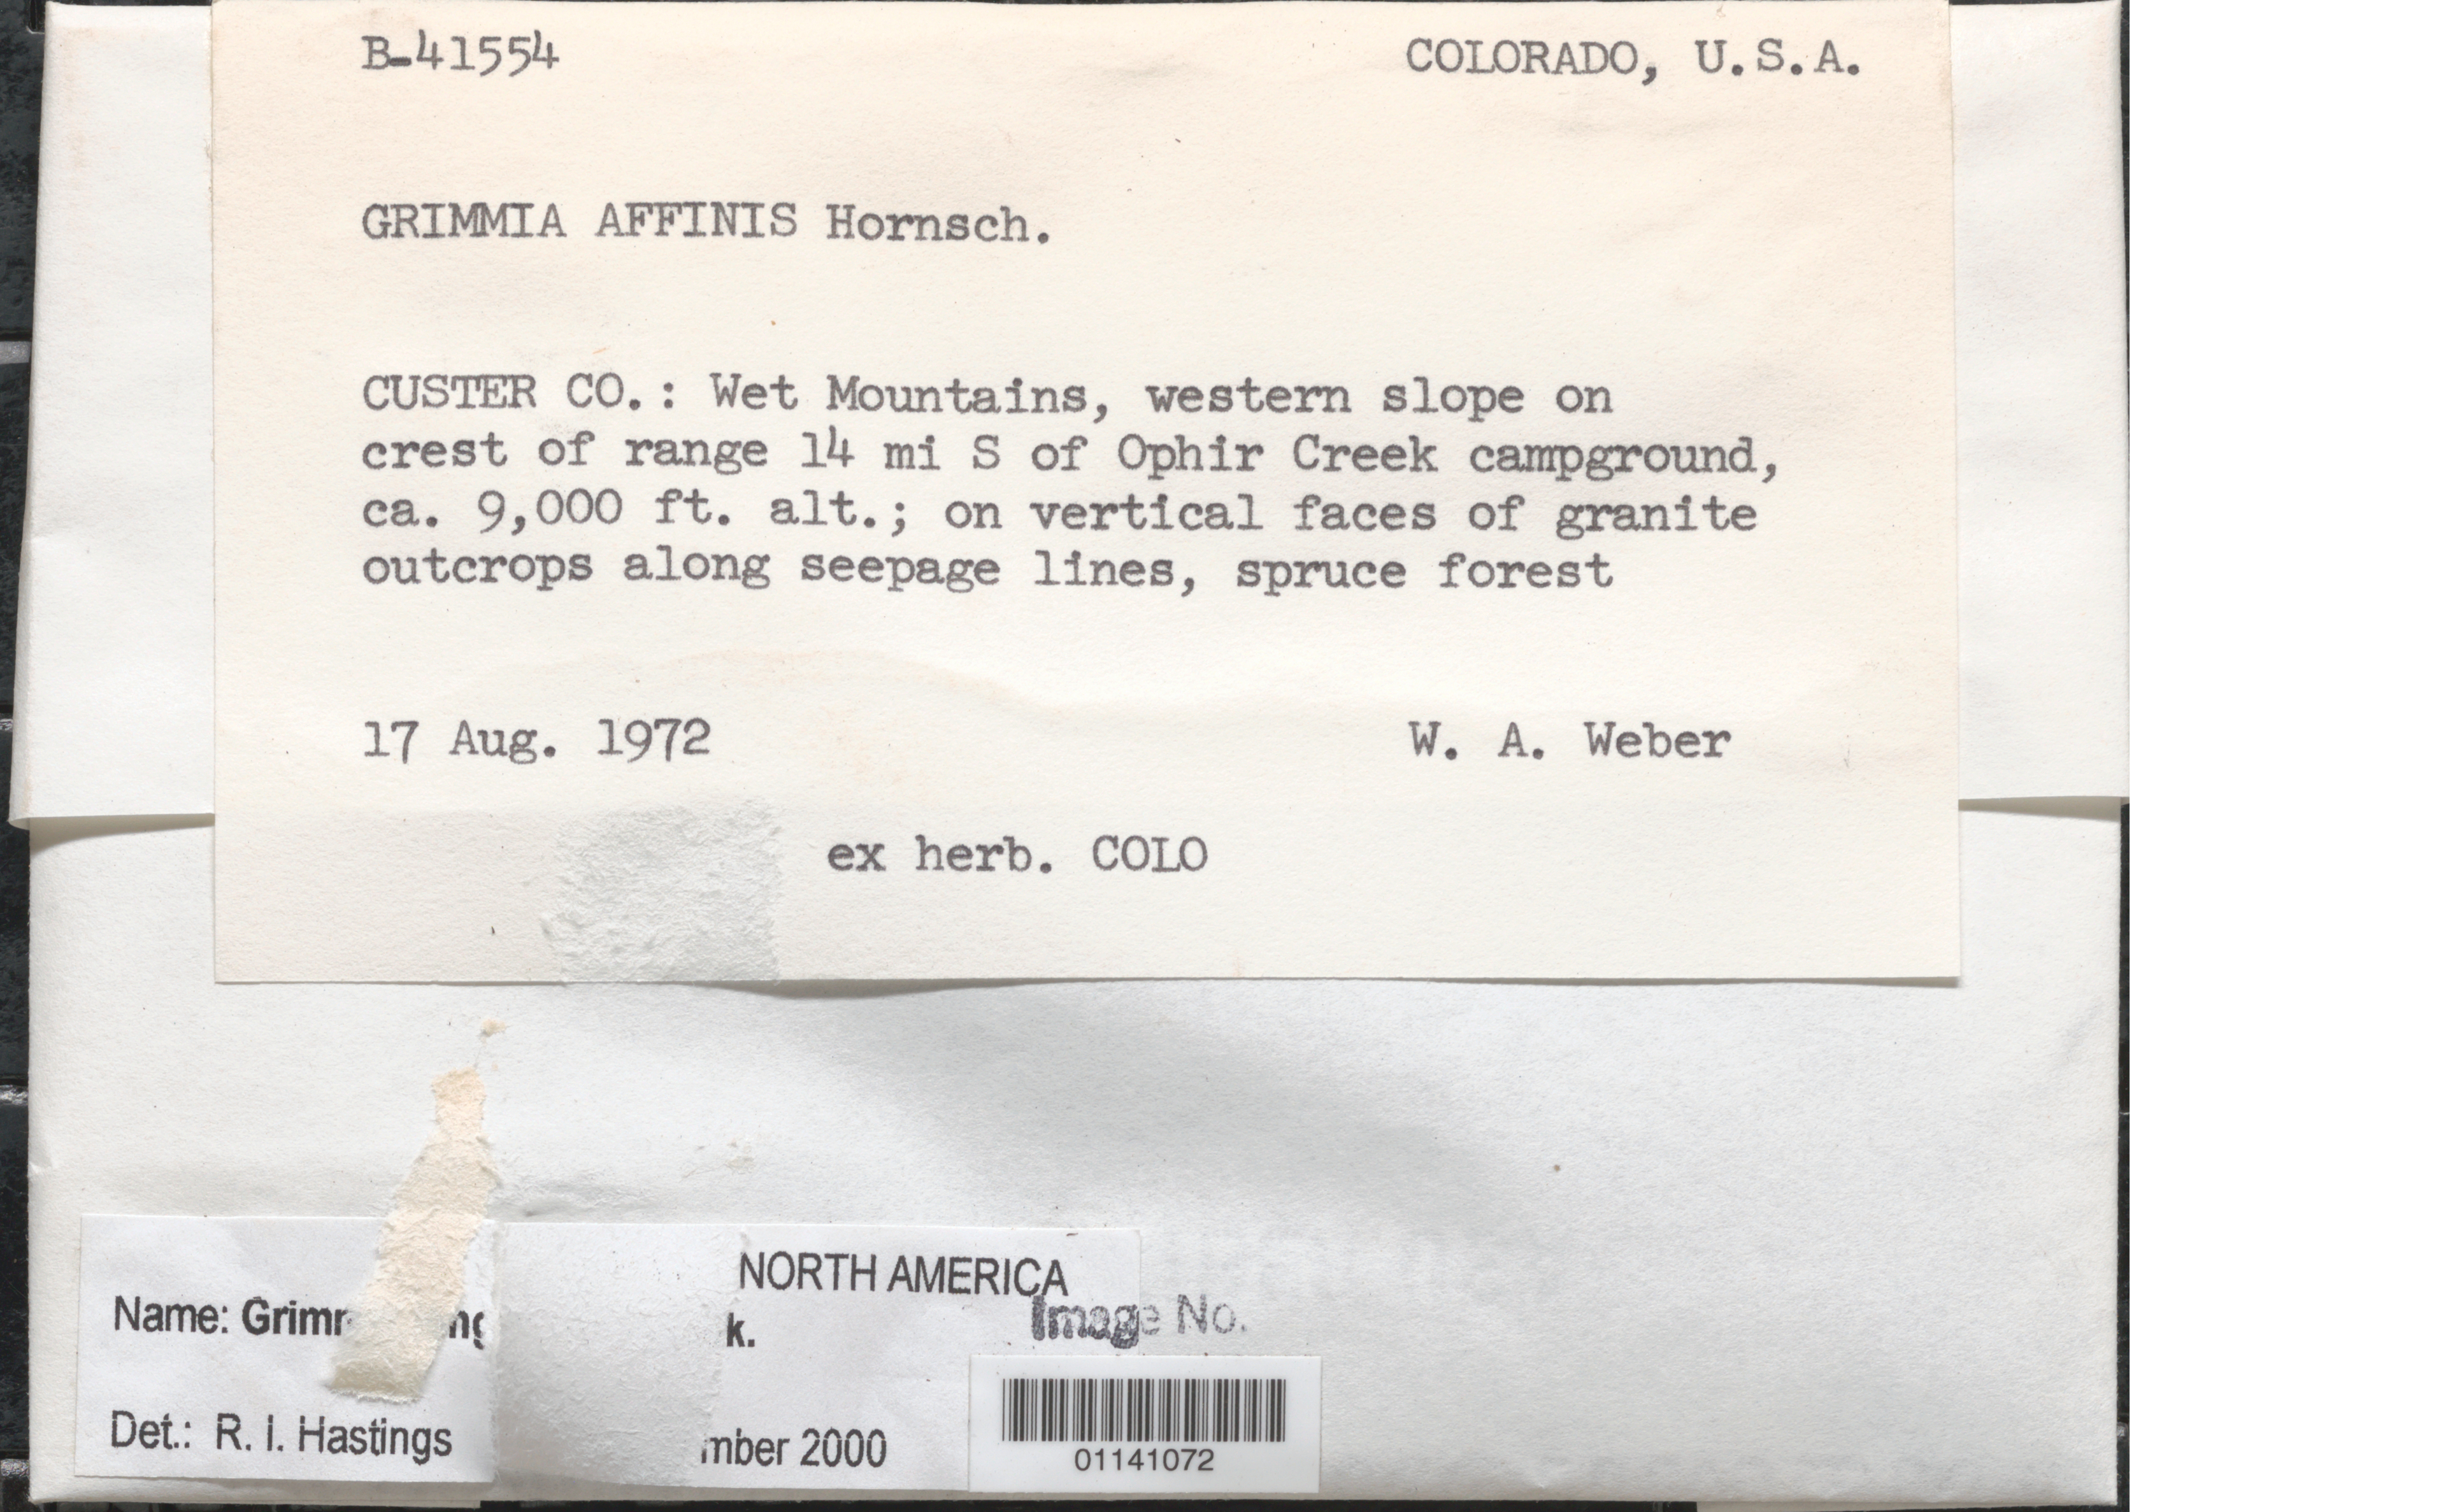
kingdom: Plantae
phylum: Bryophyta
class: Bryopsida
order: Grimmiales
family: Grimmiaceae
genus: Grimmia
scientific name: Grimmia longirostris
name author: Hook.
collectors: W. A. Weber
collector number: B - 41554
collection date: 1972-08-17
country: United States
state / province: Colorado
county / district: Custer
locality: Wet Mts, W slope on crest of range 14 mi S of Ophir Creek campground.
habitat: Rock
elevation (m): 2743